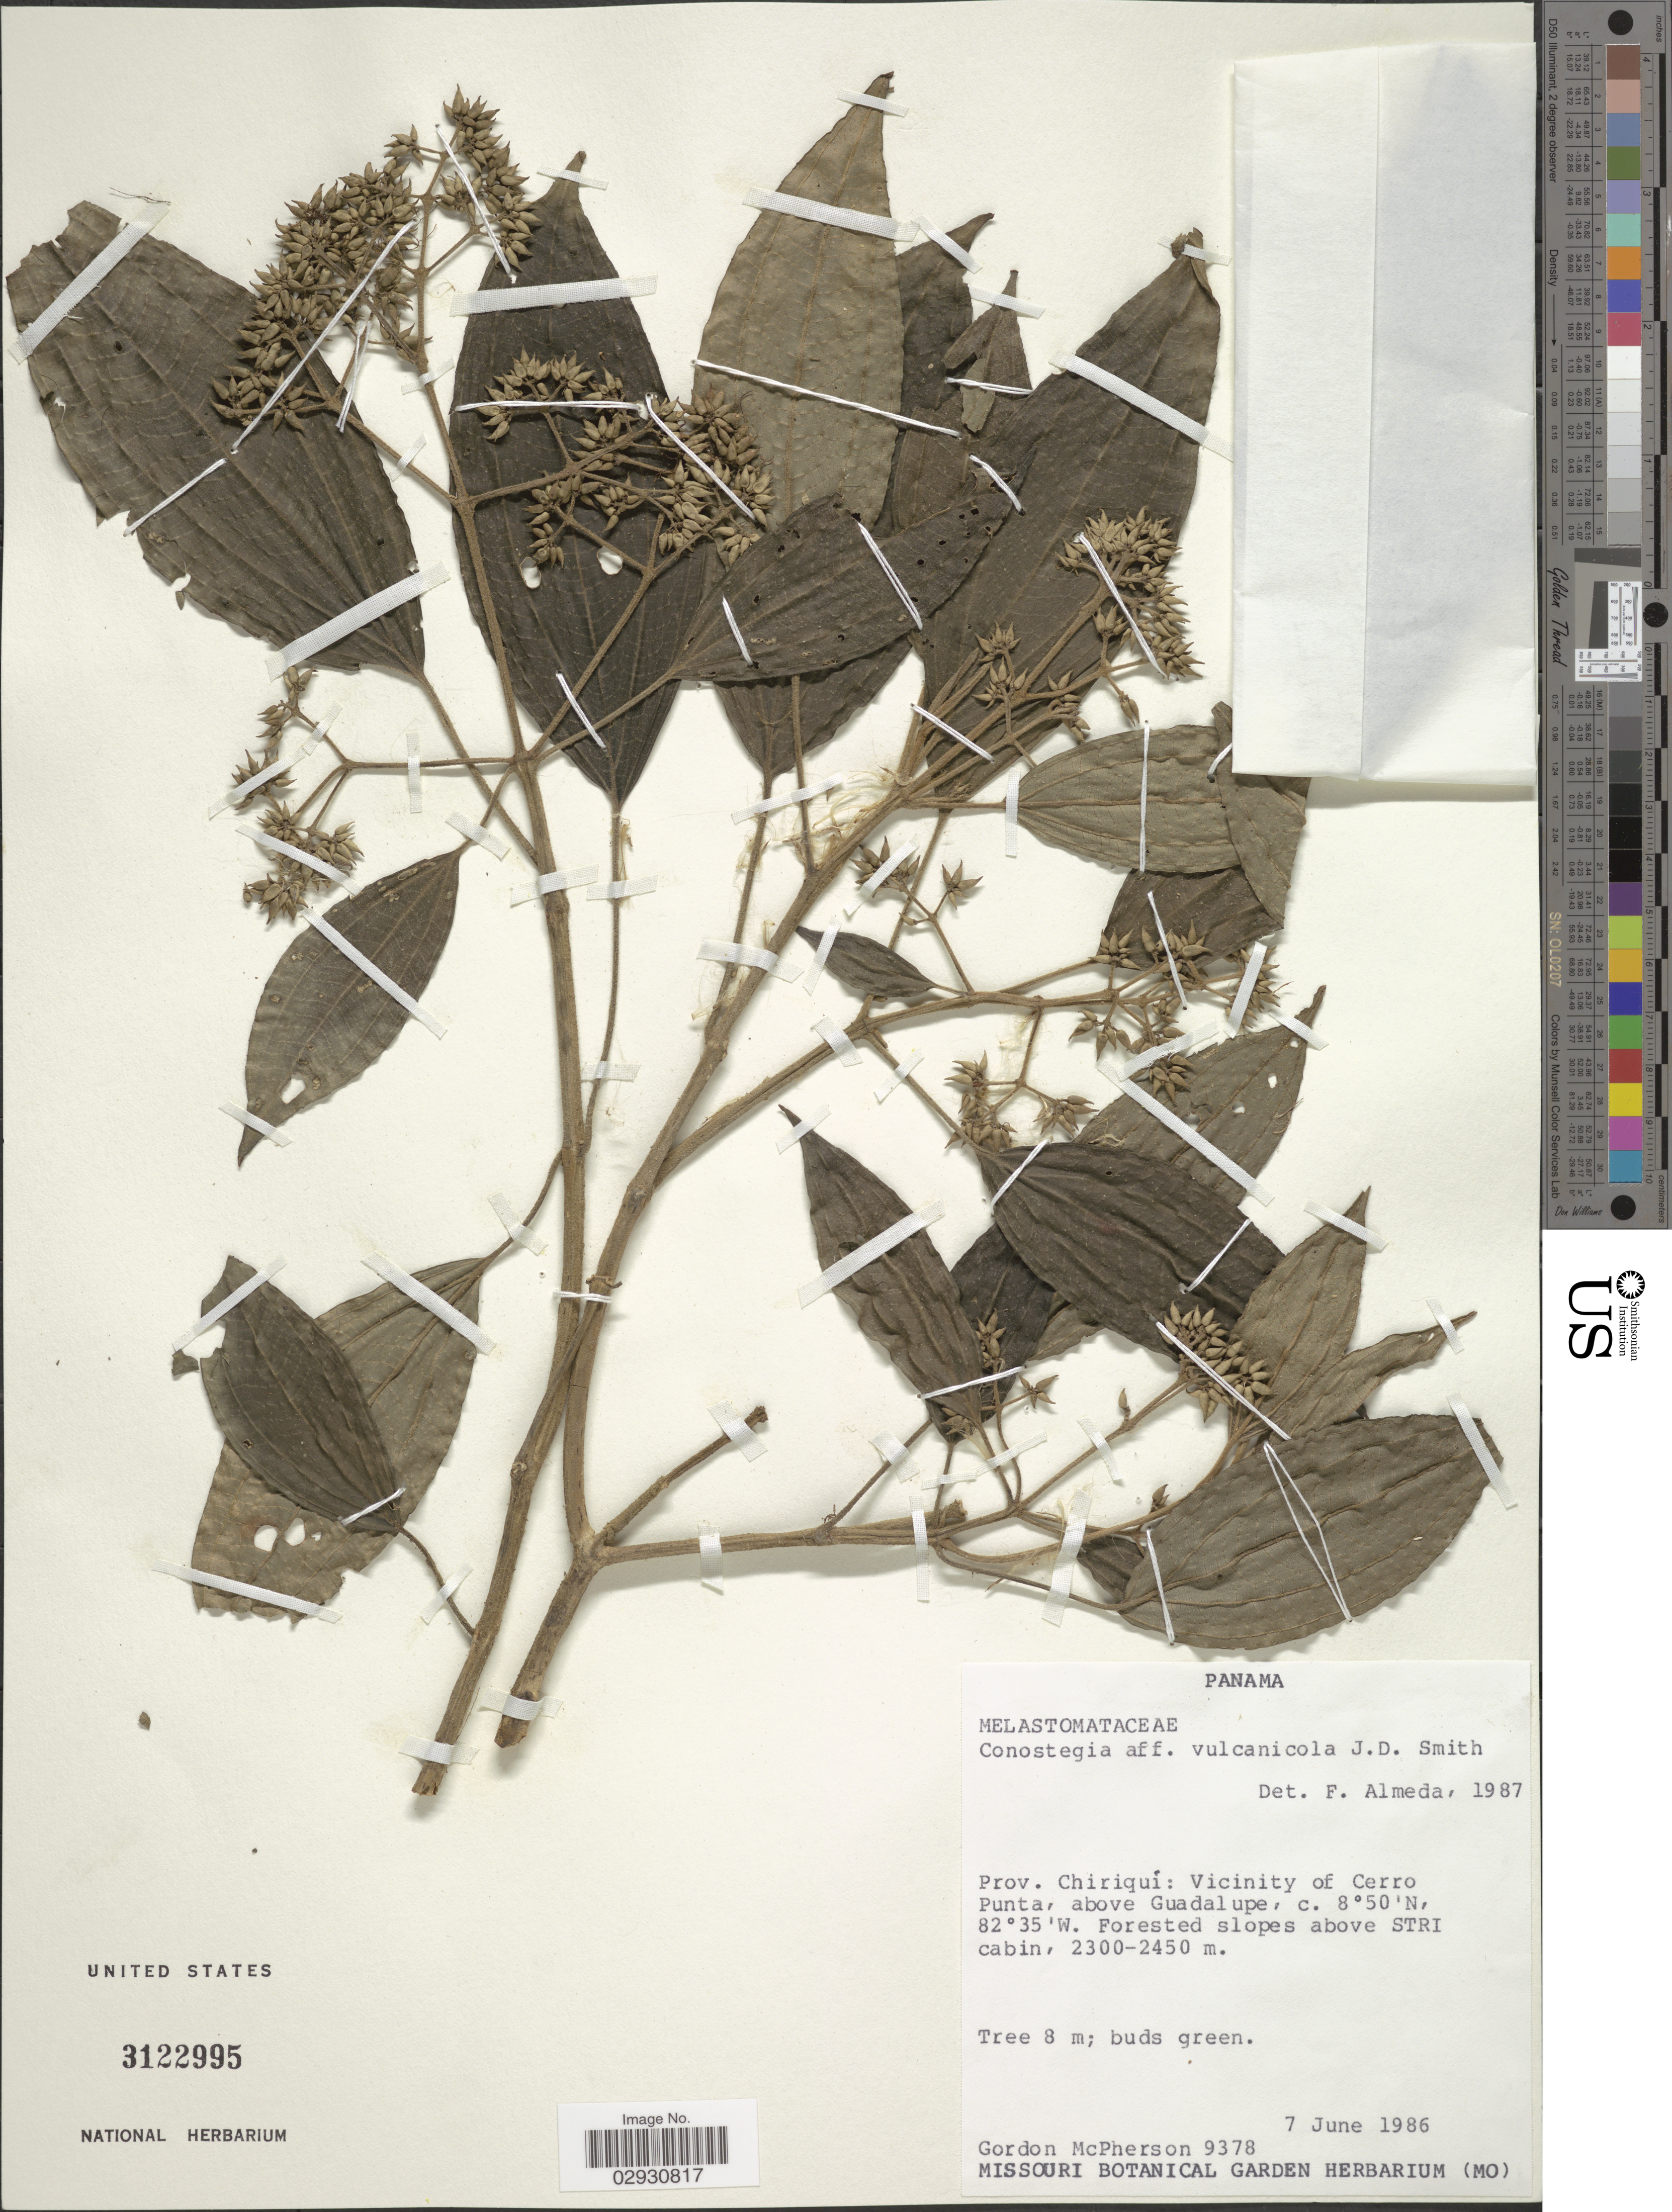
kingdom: Plantae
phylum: Tracheophyta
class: Magnoliopsida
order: Myrtales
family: Melastomataceae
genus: Conostegia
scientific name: Conostegia vulcanicola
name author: Donn. Sm.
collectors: G. McPherson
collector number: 9378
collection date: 1986-06-07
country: Panama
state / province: Chiriqui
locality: Prov. Chiriquí: Vicinity of Cerro Punta, above Guadalupe. Forested slopes above STRI cabin.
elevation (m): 2300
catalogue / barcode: US 3122995